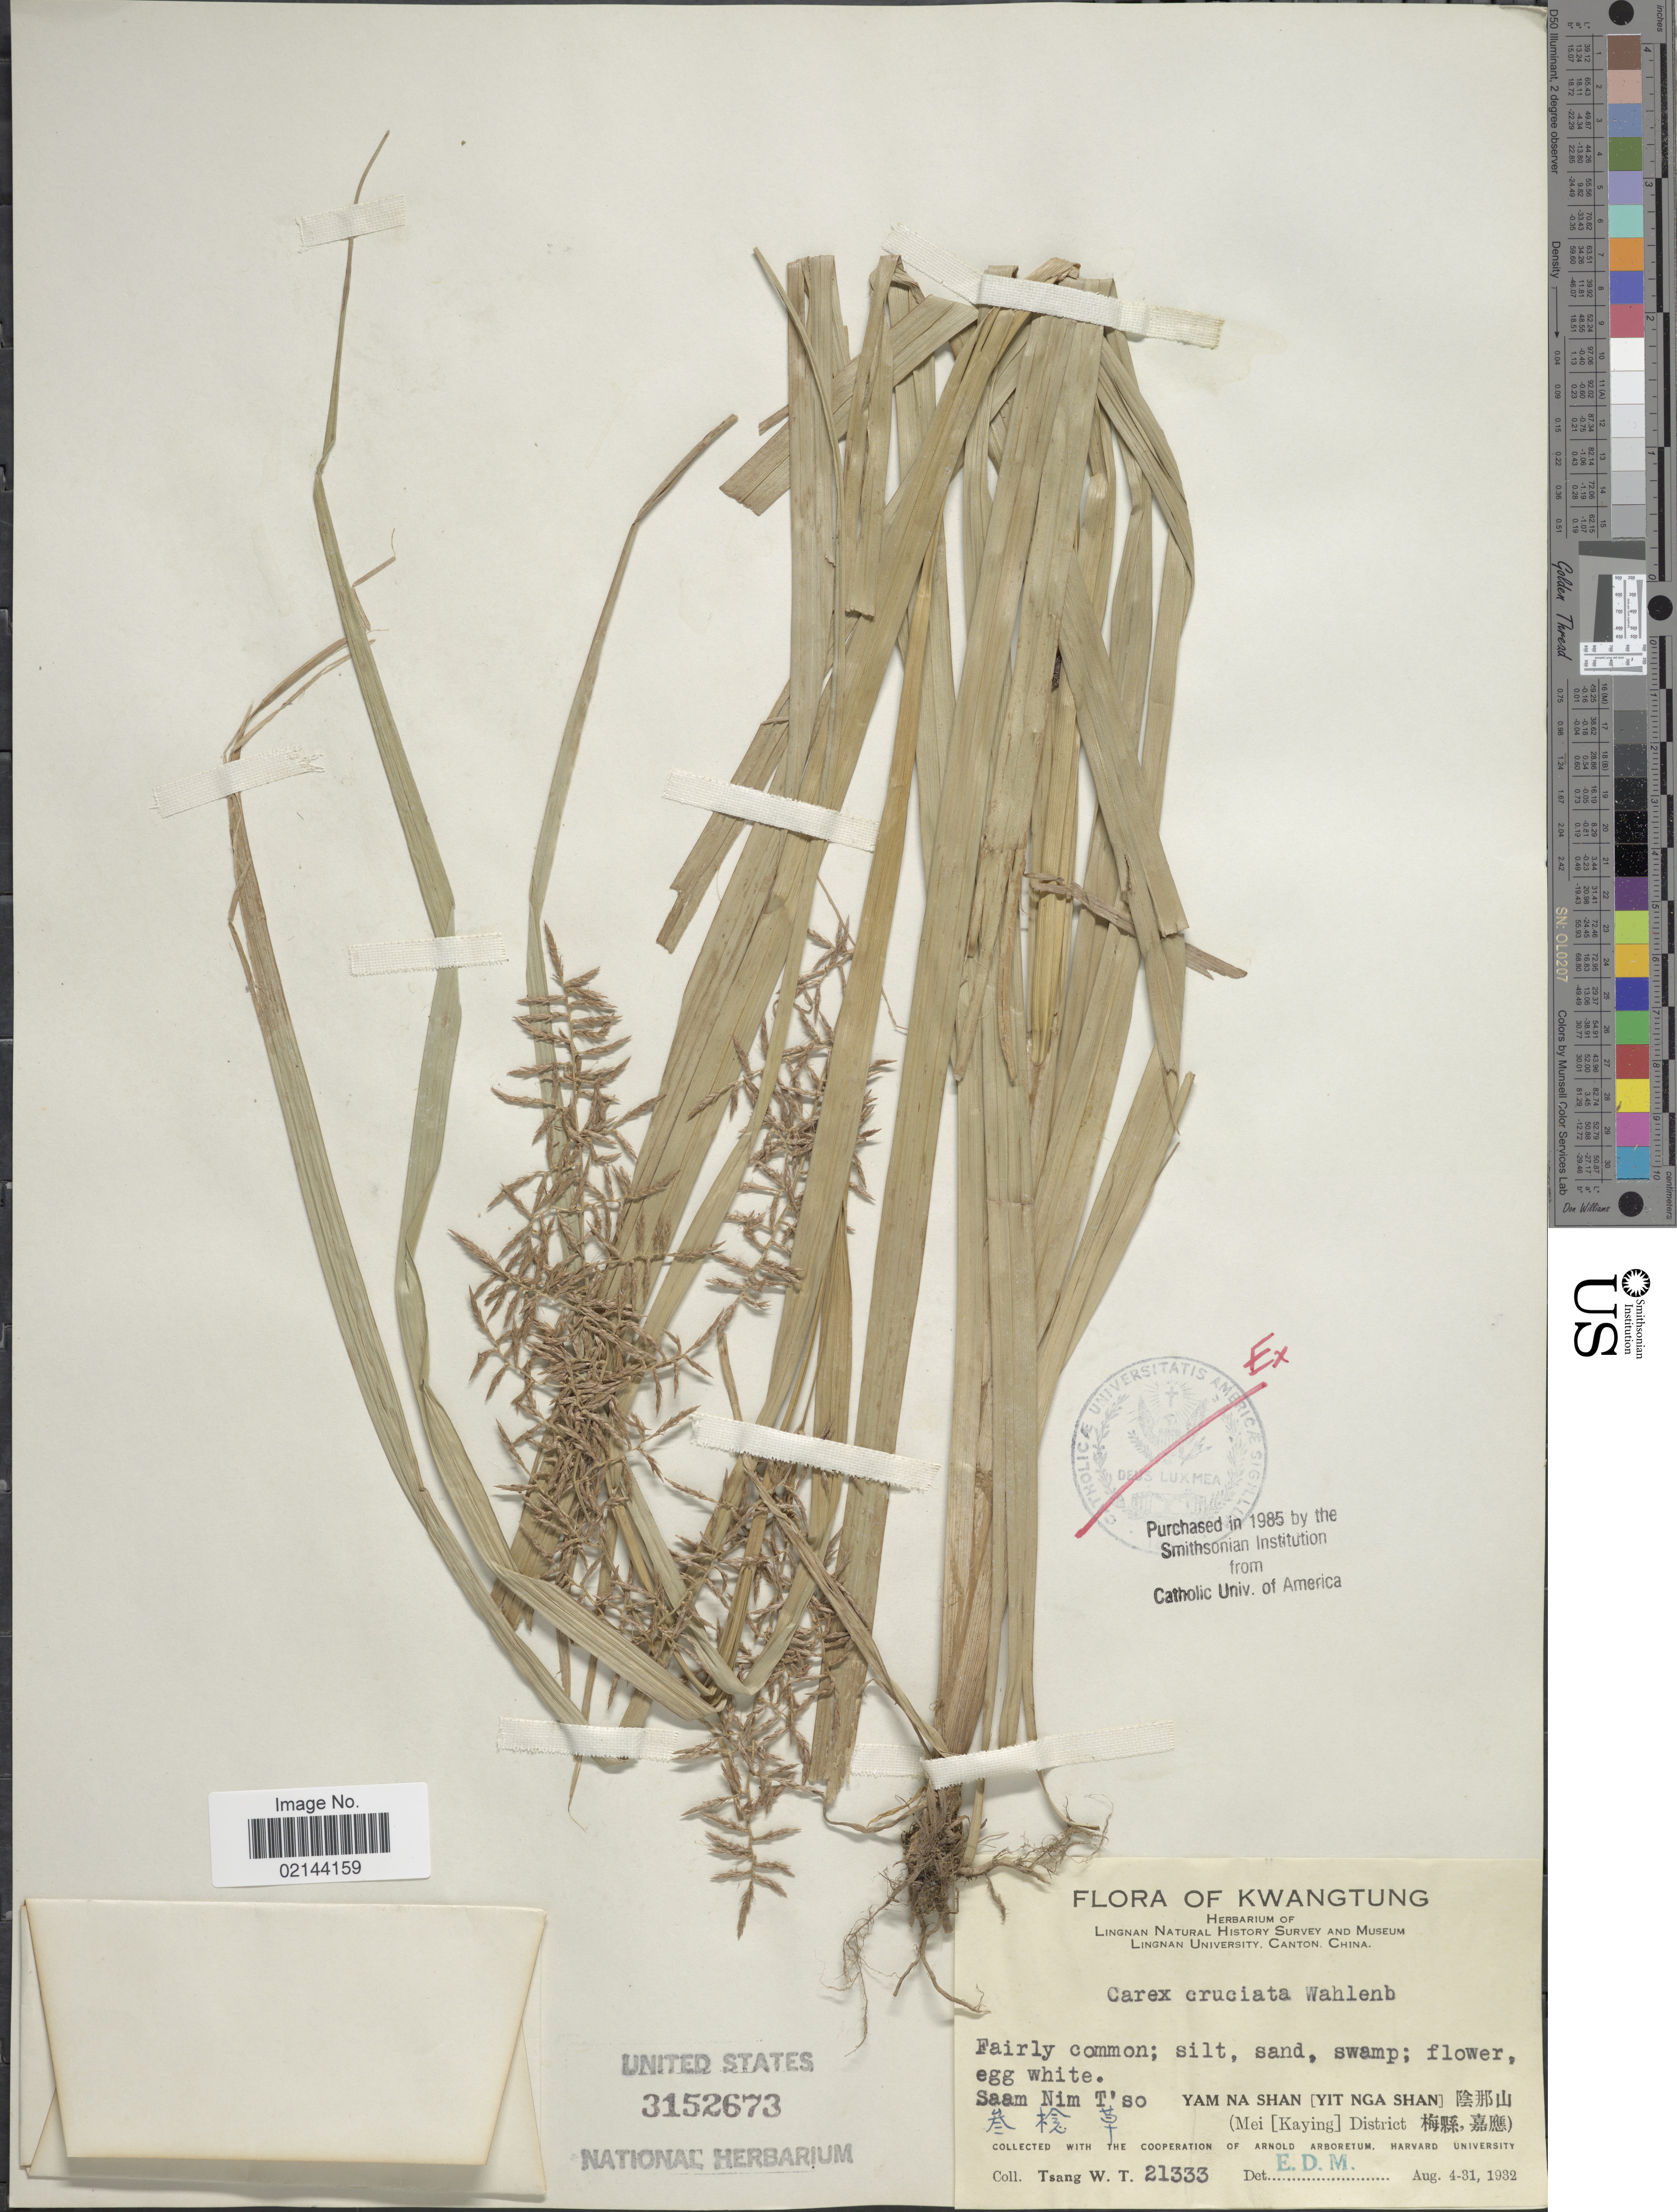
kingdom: Plantae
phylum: Tracheophyta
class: Liliopsida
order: Poales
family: Cyperaceae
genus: Carex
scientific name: Carex cruciata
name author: Wahlenb.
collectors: W. T. Tsang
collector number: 21333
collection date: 1932-08-04/1932-08-31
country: China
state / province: Guangdong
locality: Kwangtung, Saam Nim T'so, Yam Na Shan [Yit Nga Shan] (Mei[ Kaying] District)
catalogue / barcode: US 3152673